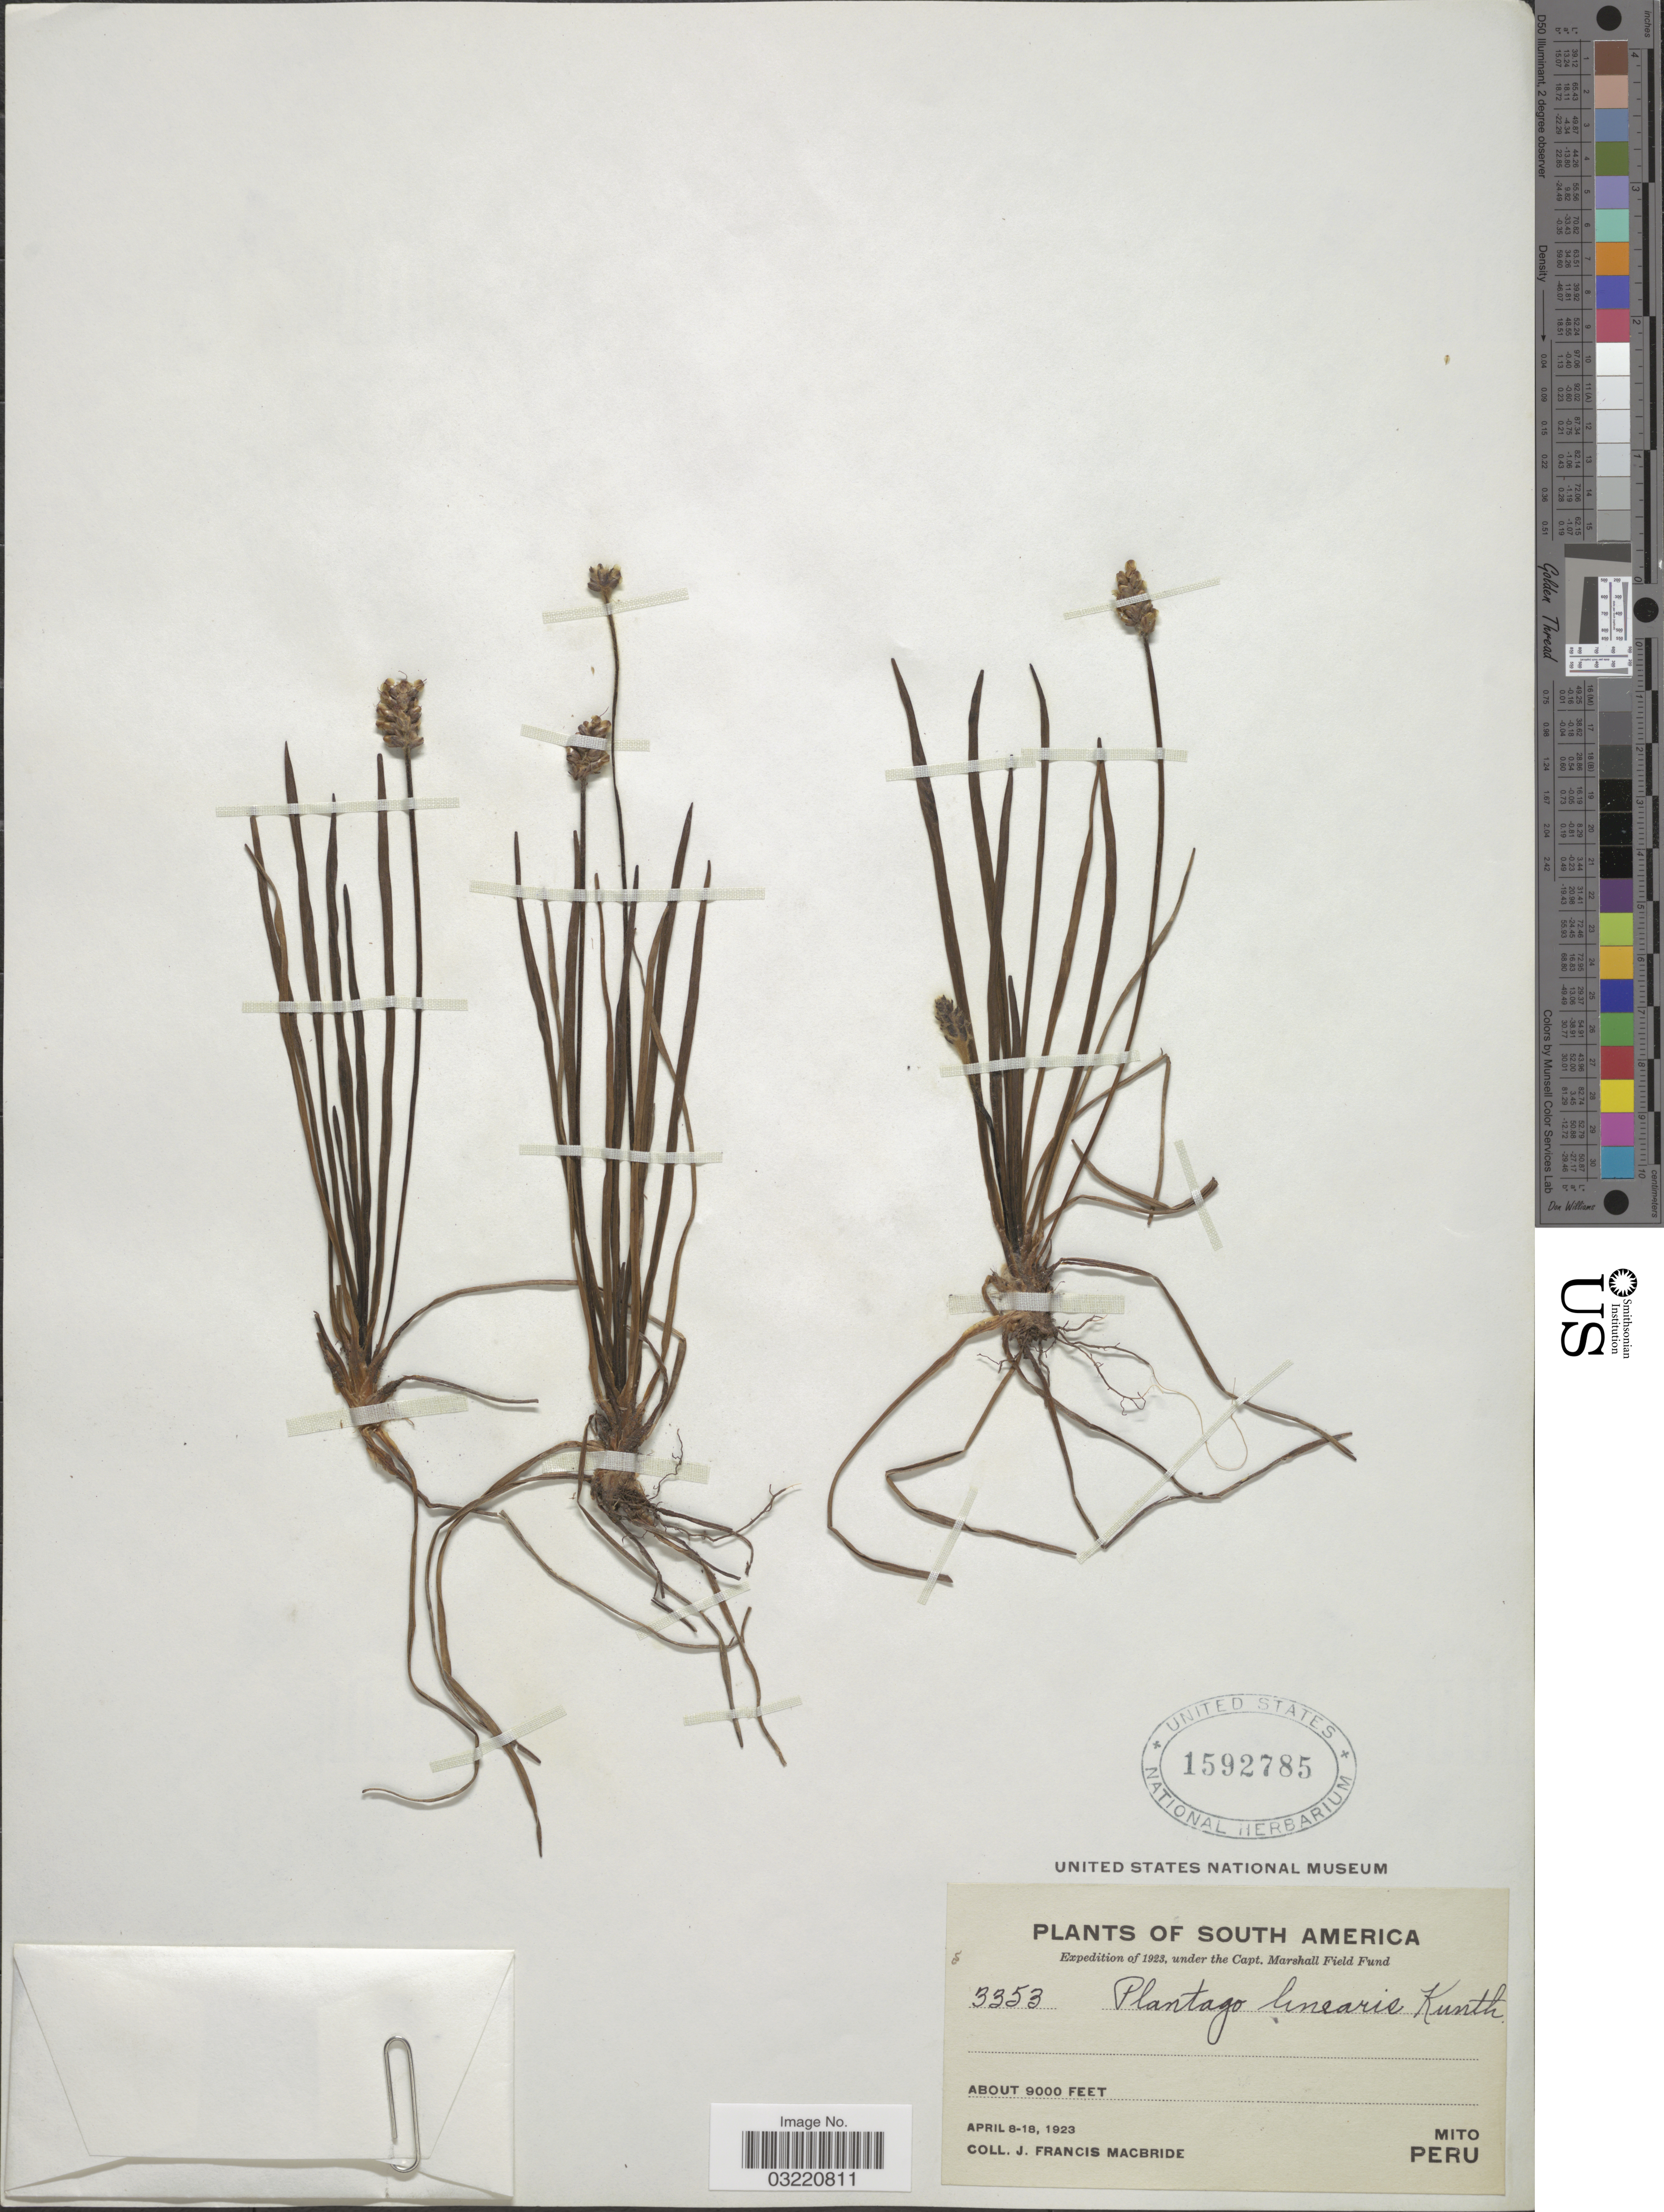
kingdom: Plantae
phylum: Tracheophyta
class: Magnoliopsida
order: Lamiales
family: Plantaginaceae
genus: Plantago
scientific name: Plantago linearis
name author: Kunth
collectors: J. F. Macbride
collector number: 3353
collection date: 1923-04-08/1923-04-18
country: Peru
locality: Mito.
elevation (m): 2743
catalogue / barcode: US 1592785